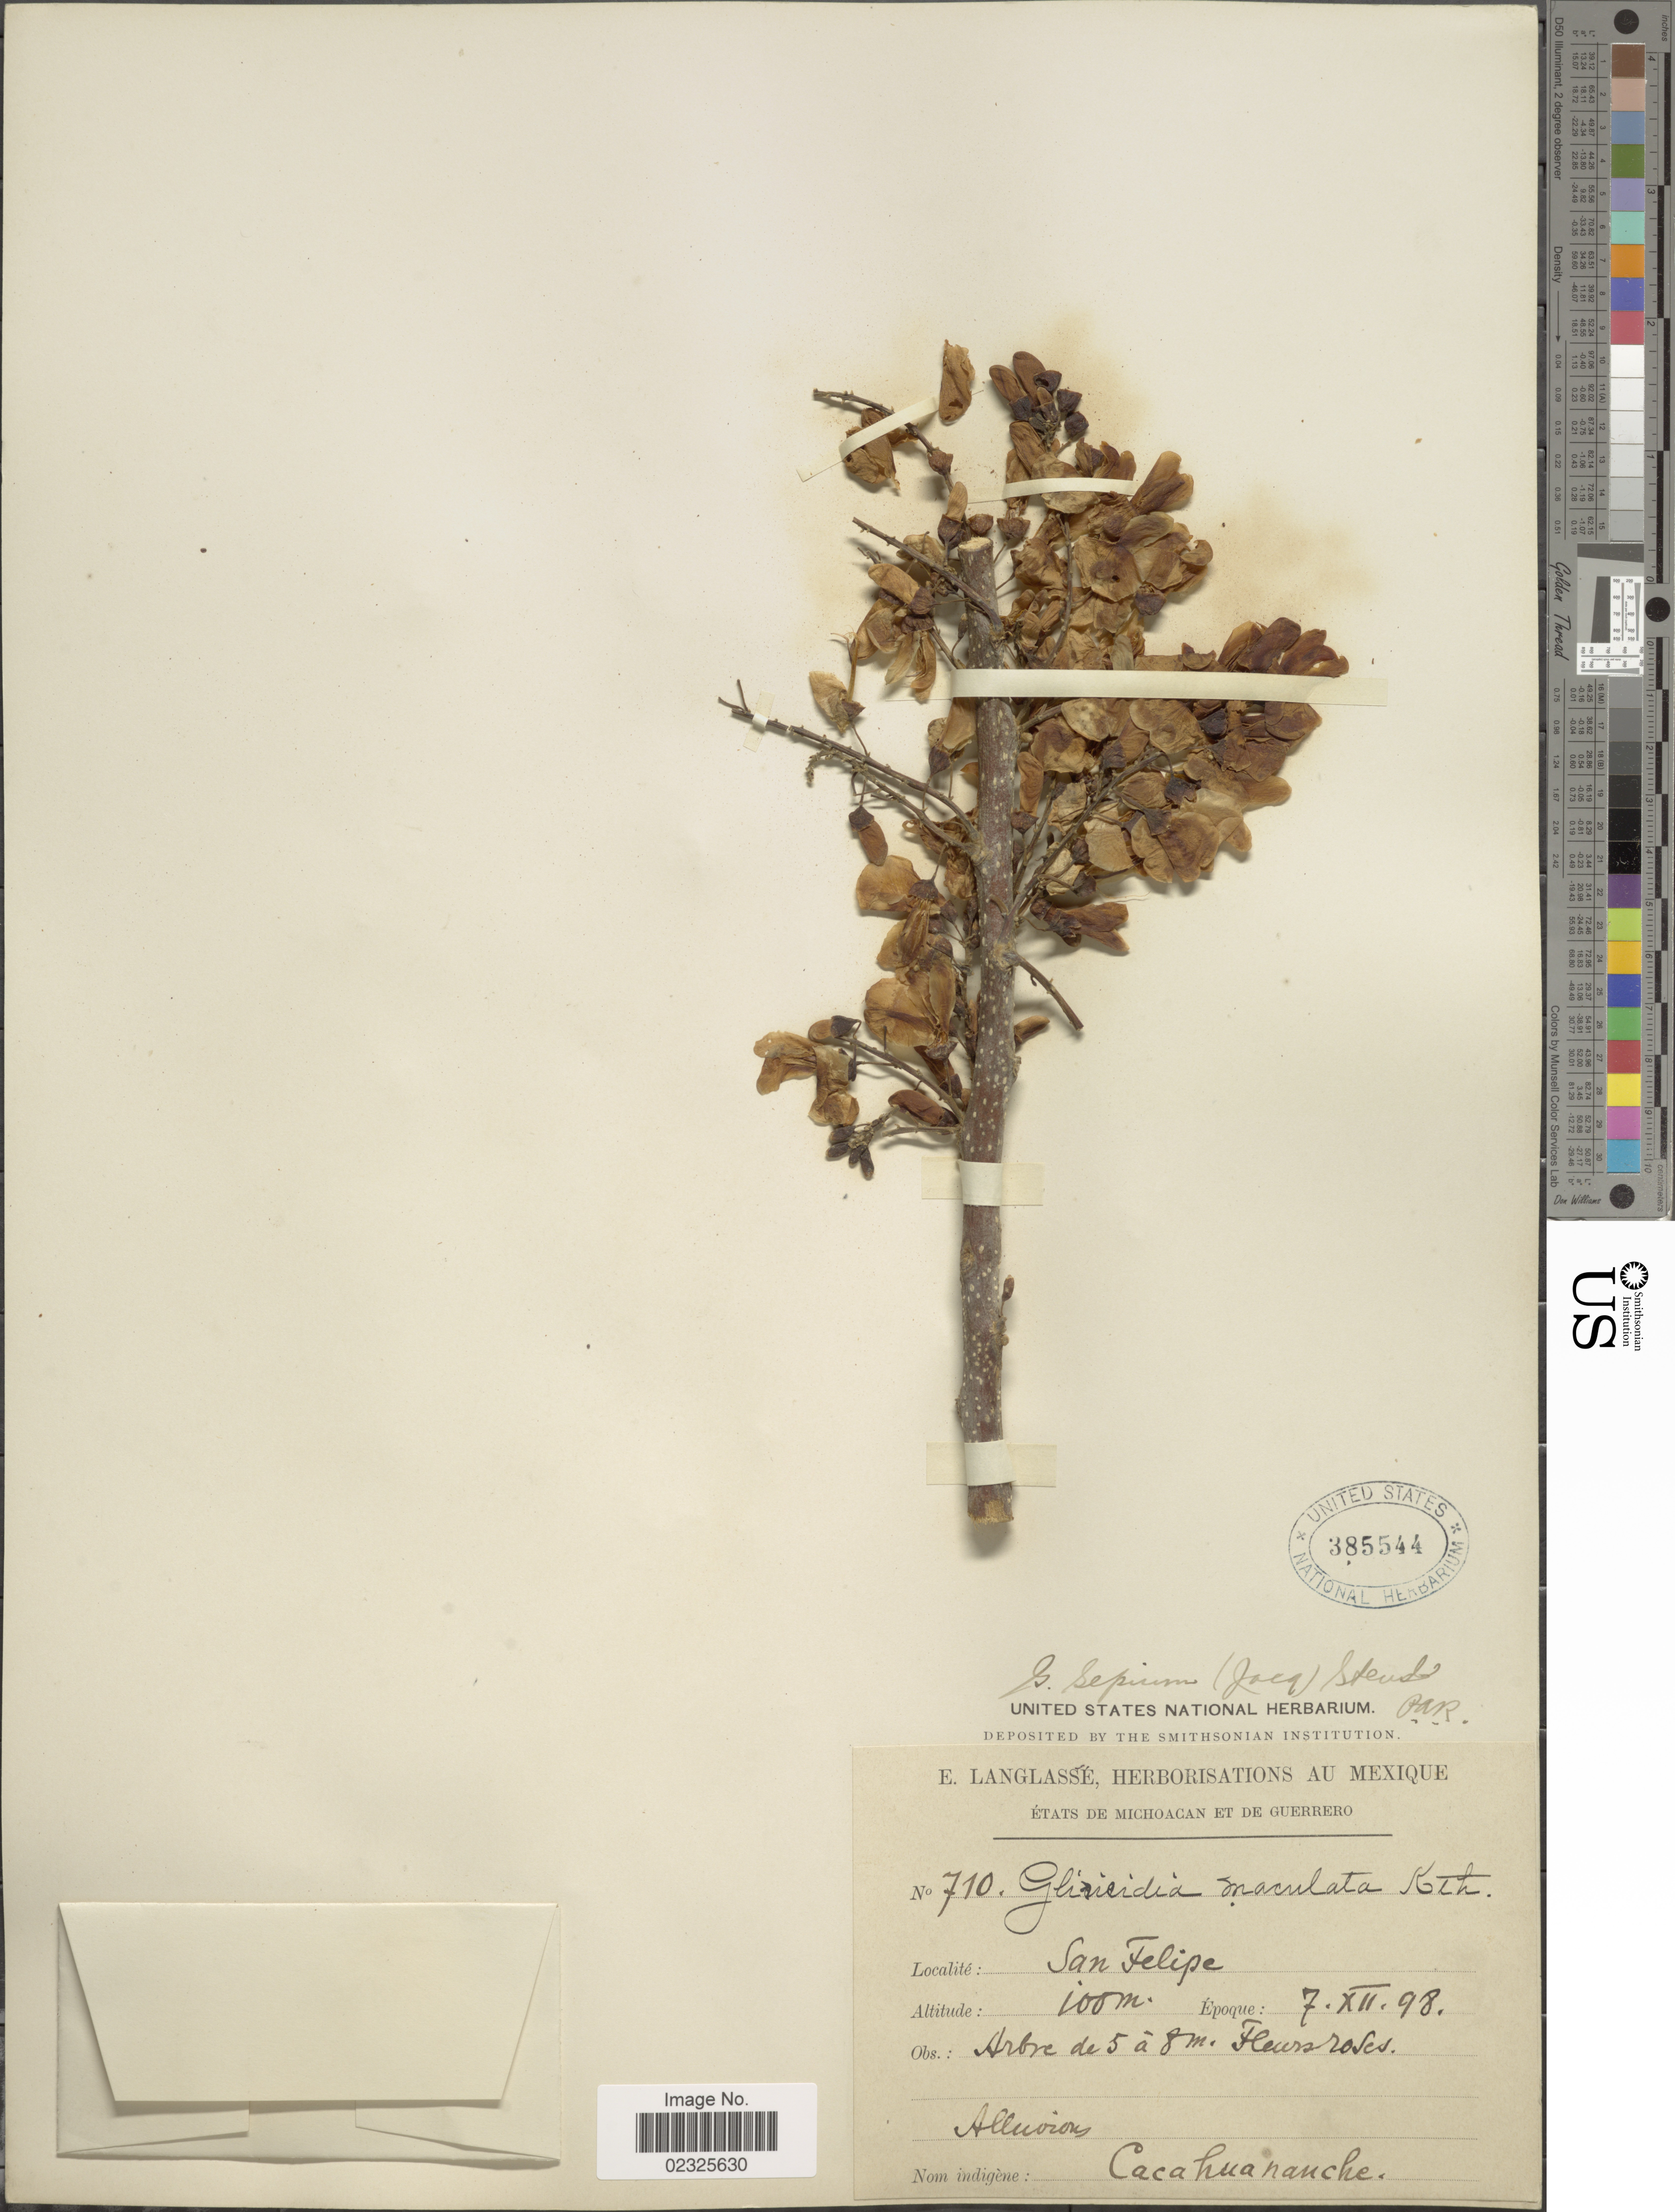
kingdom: Plantae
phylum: Tracheophyta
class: Magnoliopsida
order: Fabales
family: Fabaceae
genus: Gliricidia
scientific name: Gliricidia sepium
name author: (Jacq.) Kunth ex Walp.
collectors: E. Langlassé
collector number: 710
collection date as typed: Transcribed d/m/y: 7/12/98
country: Mexico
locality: Michoacan et Guerrero. San Felipe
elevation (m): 100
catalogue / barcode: US 385544